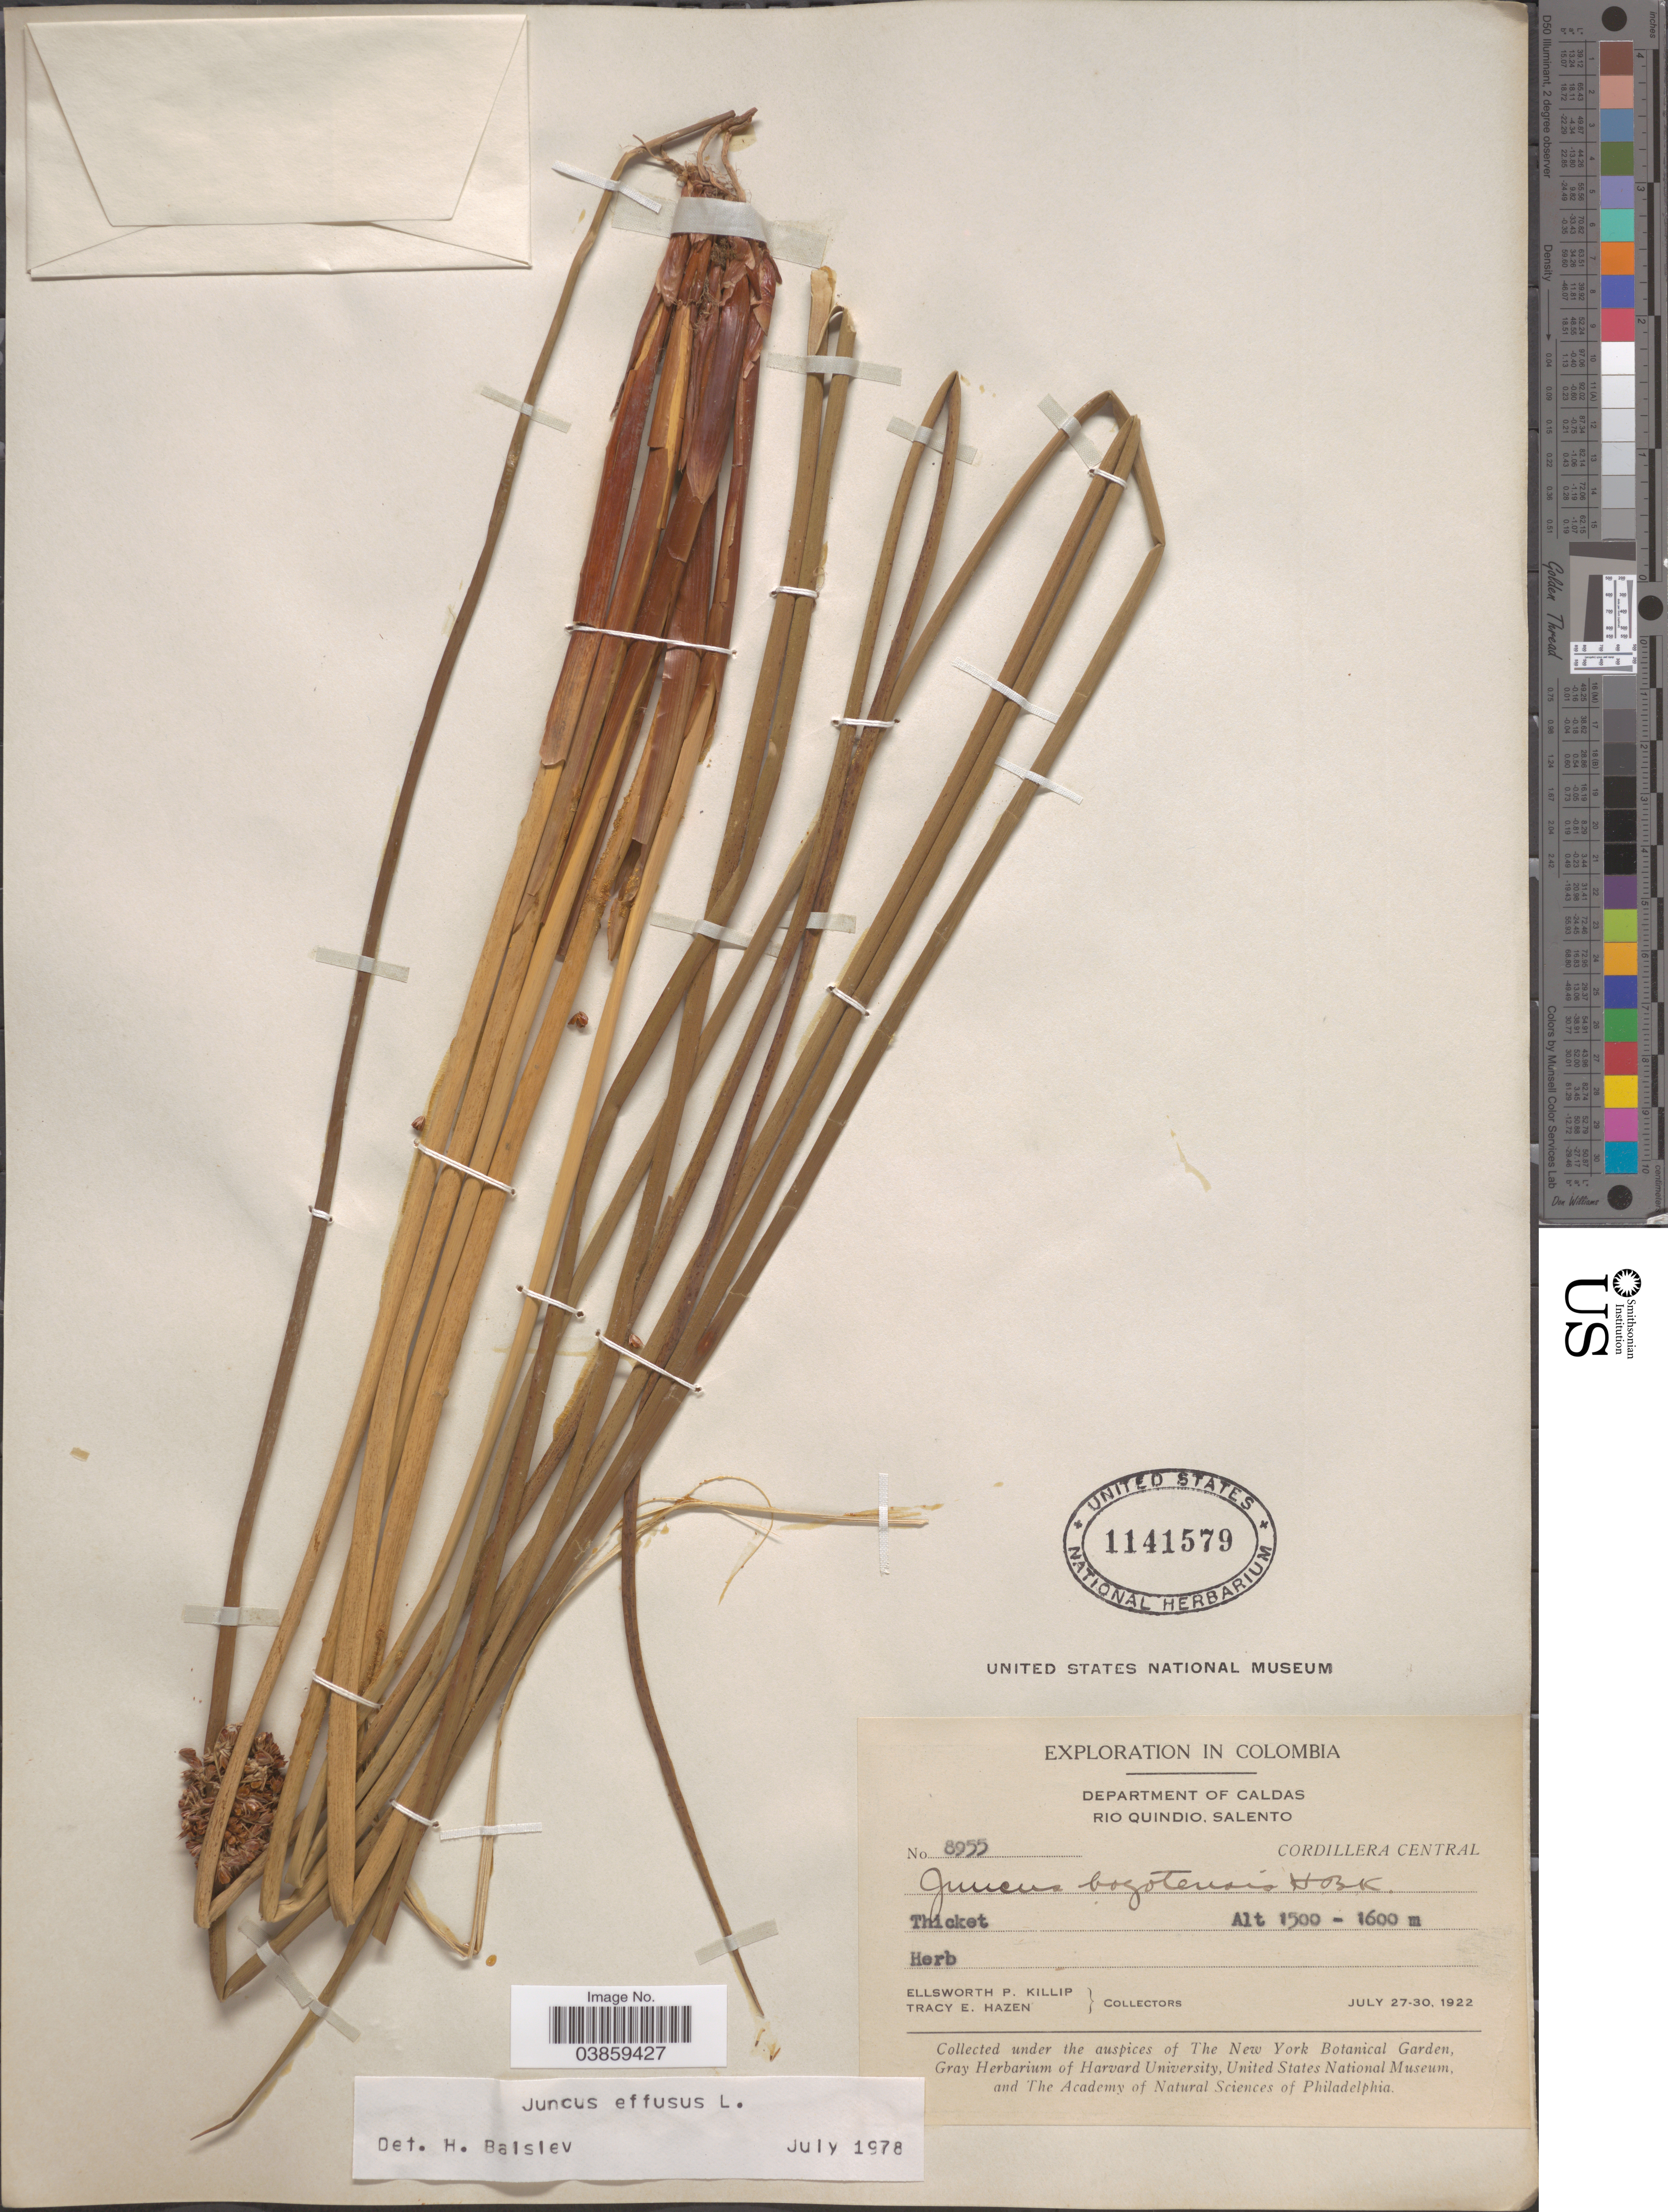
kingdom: Plantae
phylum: Tracheophyta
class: Liliopsida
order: Poales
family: Juncaceae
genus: Juncus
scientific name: Juncus effusus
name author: L.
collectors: E. P. Killip & T. E. Hazen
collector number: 8955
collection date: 1922-07-27/1922-07-30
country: Colombia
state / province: Caldas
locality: Department of Caldas. Rio Quindio. Salento. Cordillera Central.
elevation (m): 1500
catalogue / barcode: US 1141579